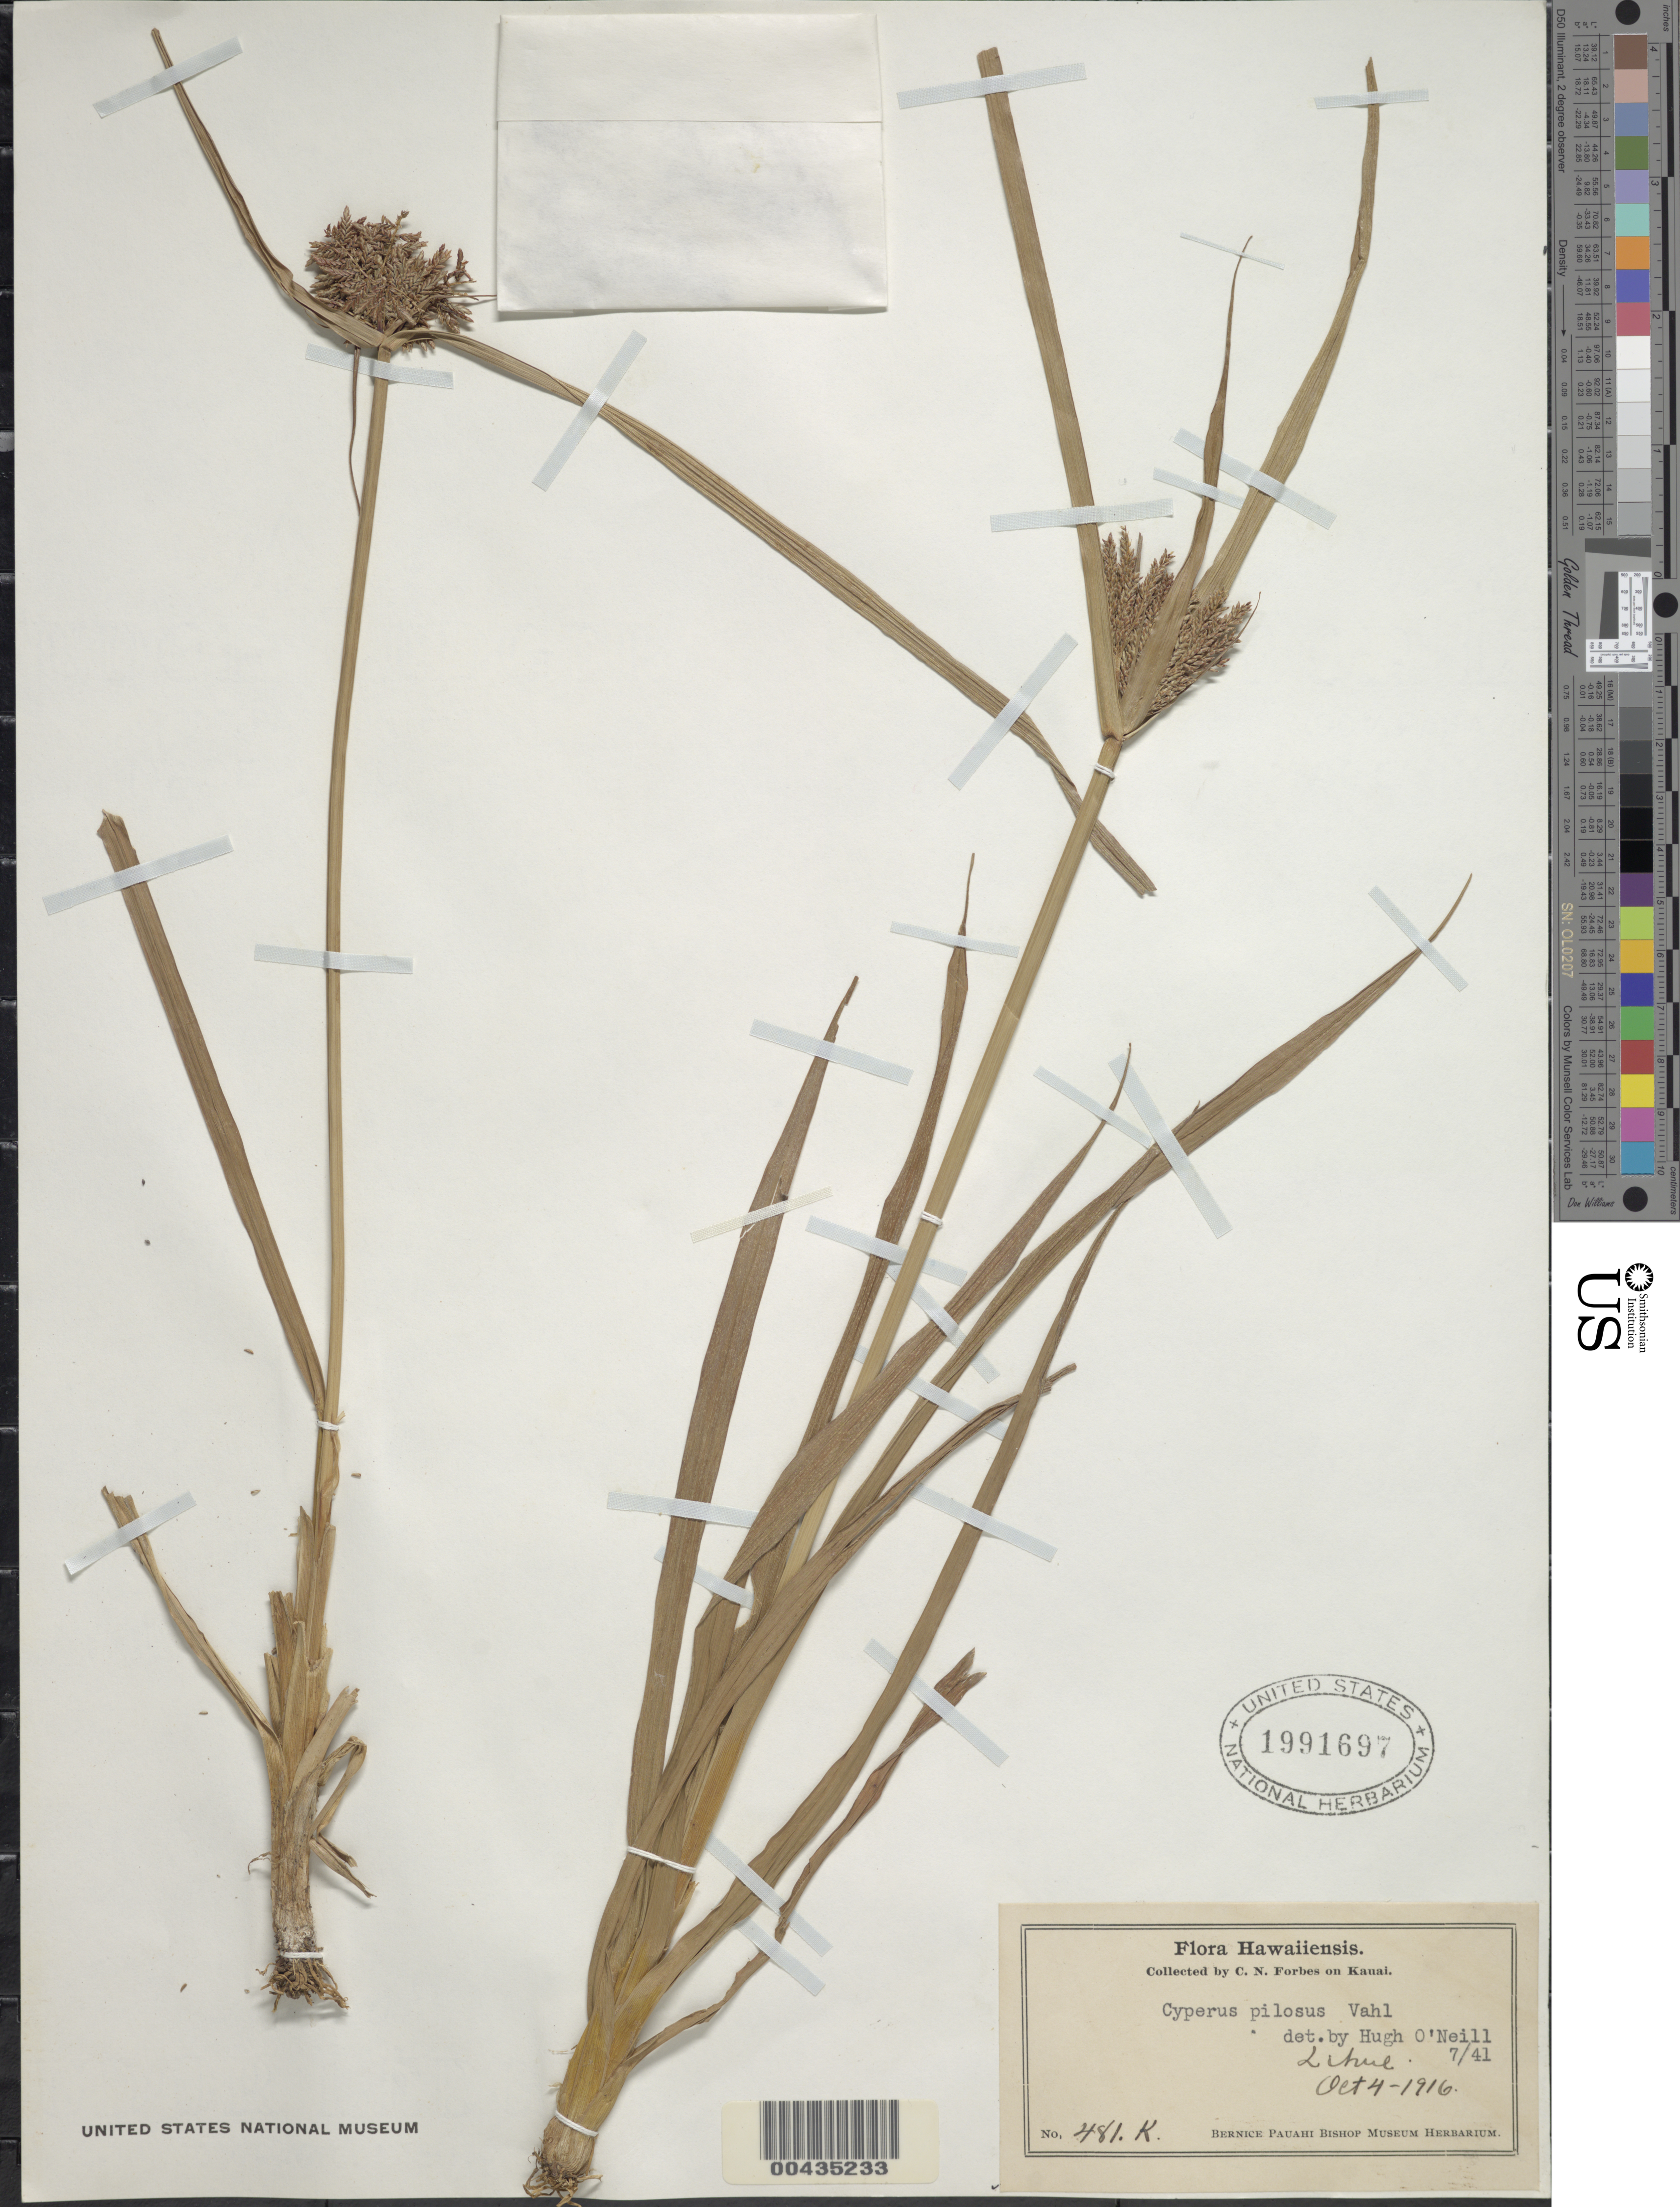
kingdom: Plantae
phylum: Tracheophyta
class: Liliopsida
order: Poales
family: Cyperaceae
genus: Cyperus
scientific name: Cyperus pilosus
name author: Vahl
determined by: O'Neill, Hugh T.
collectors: C. N. Forbes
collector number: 481.K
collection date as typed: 4 Oct 1916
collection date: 1916-10-04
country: United States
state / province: Hawaii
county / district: Kauai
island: Kaua'i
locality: Lihue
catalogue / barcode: US 1991697